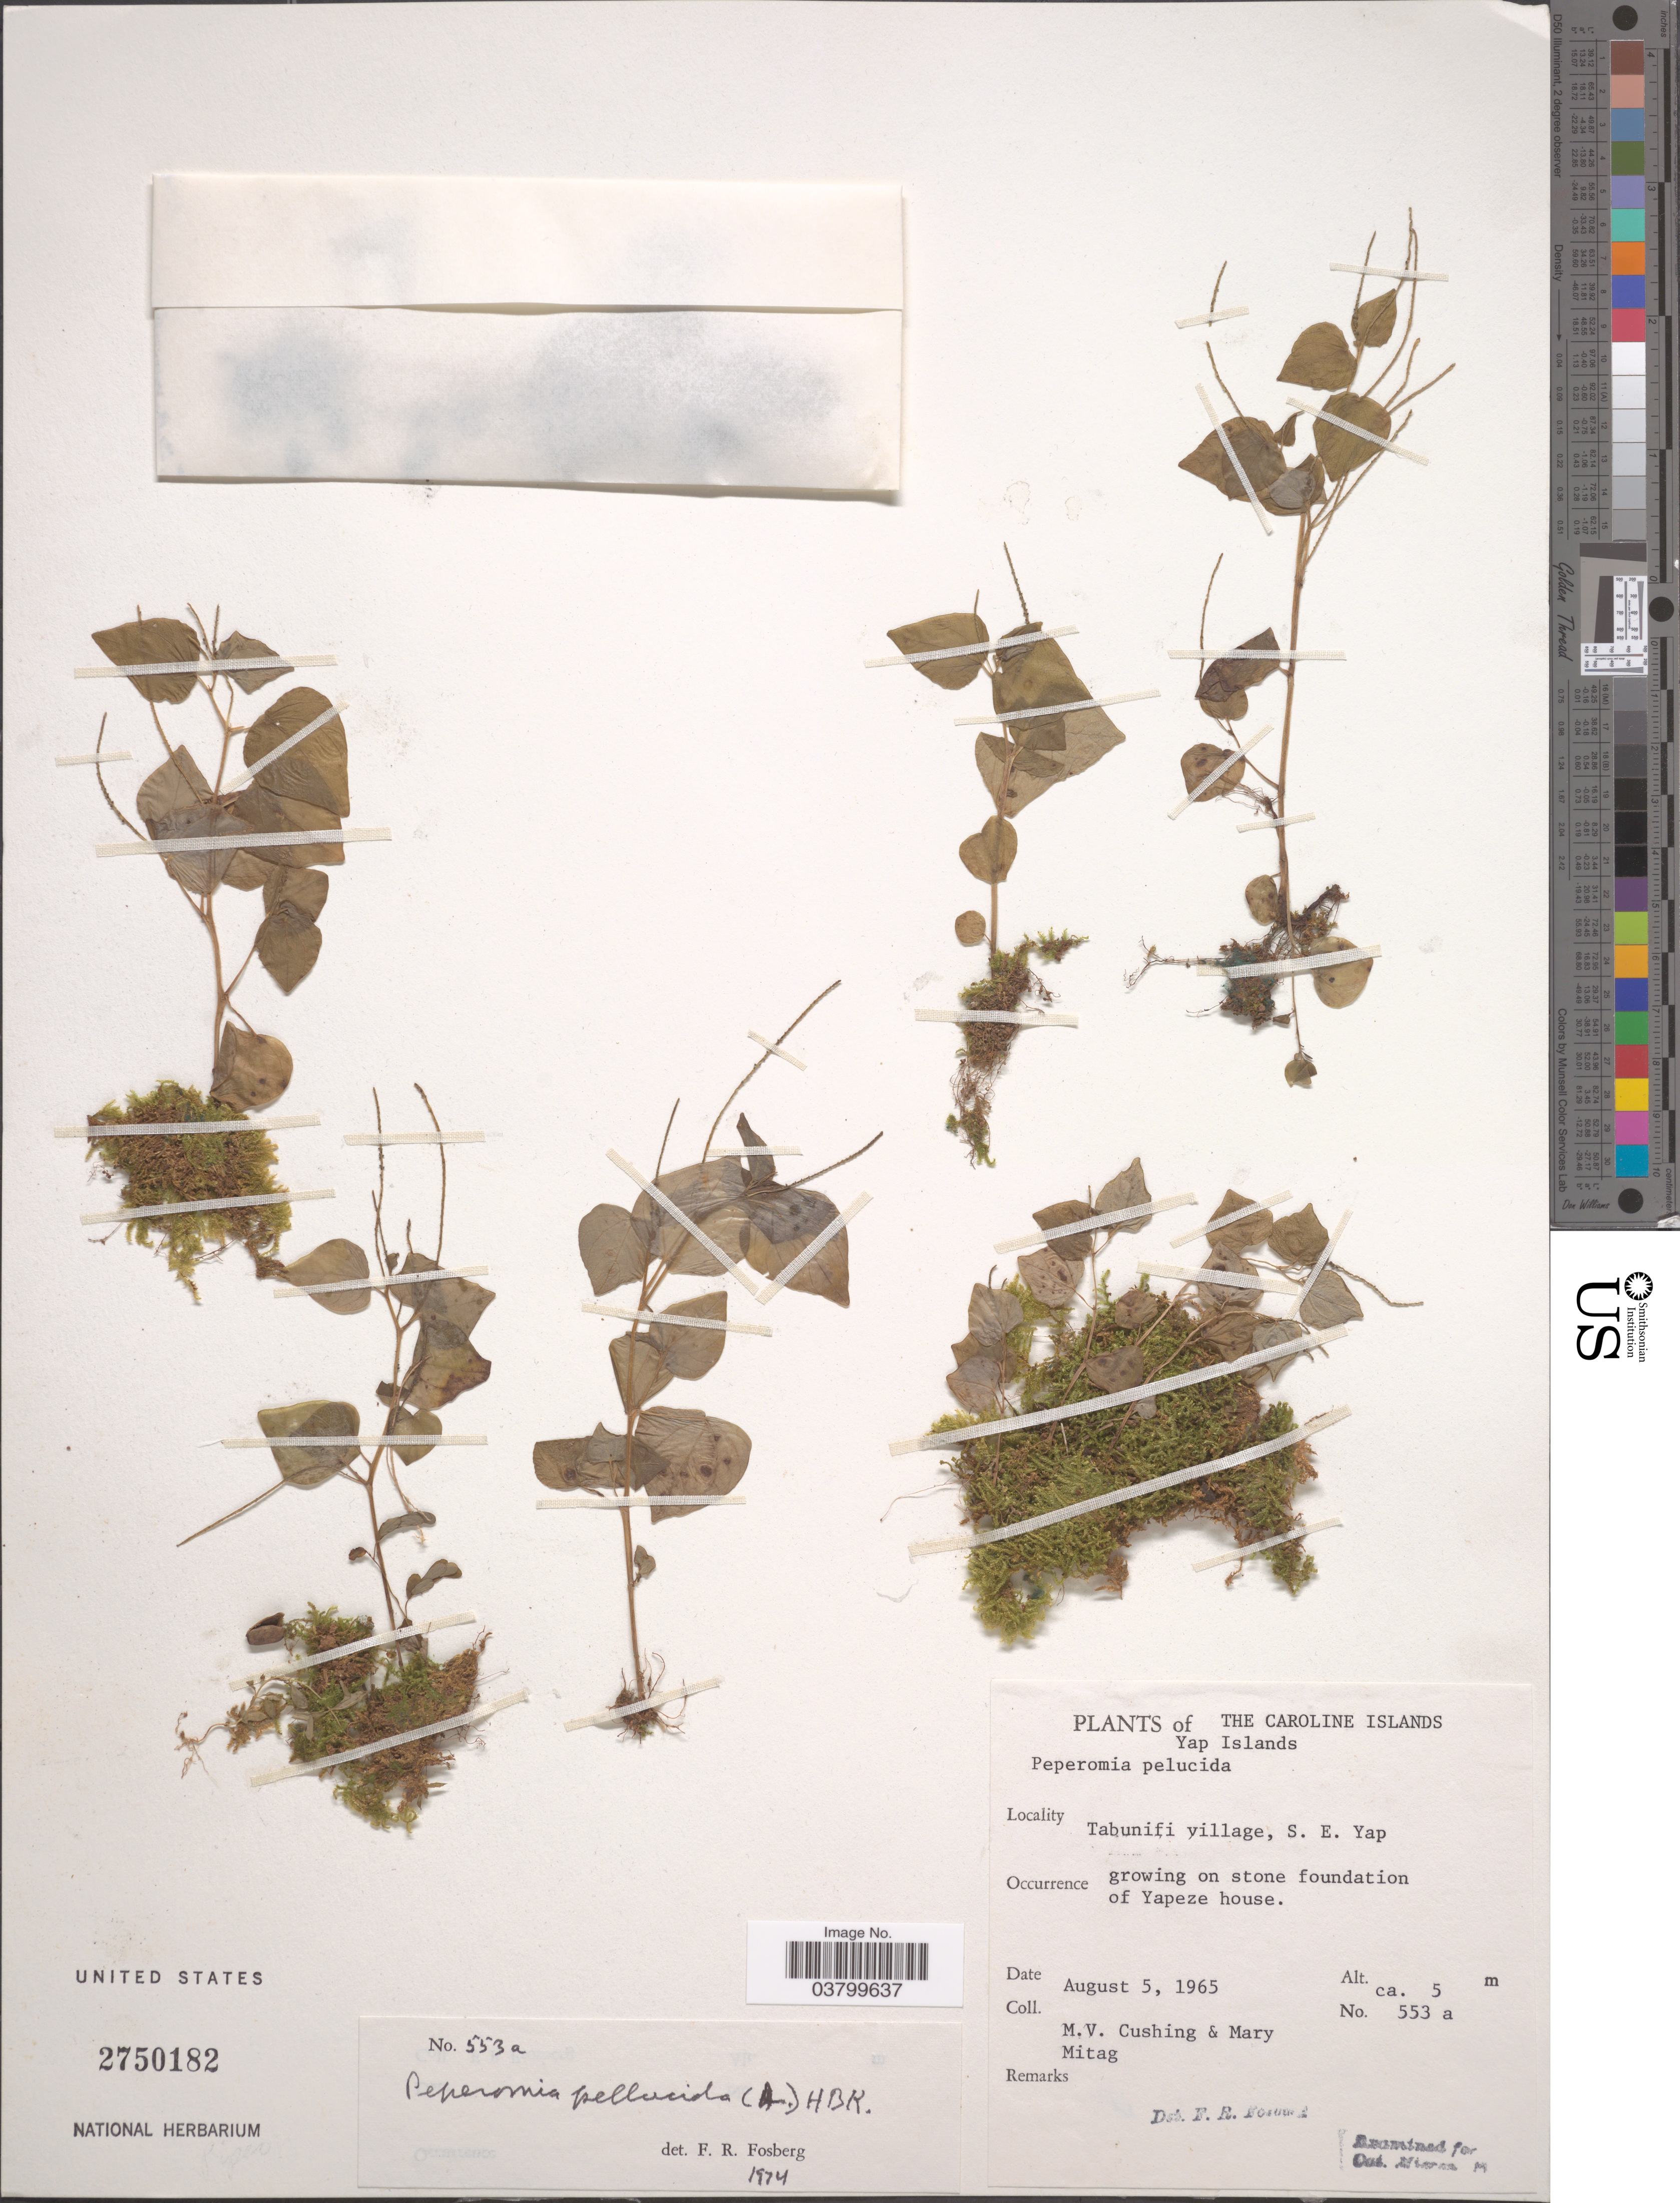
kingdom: Plantae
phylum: Tracheophyta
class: Magnoliopsida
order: Piperales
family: Piperaceae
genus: Peperomia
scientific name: Peperomia pellucida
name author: (L.) Kunth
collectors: M. V. Cushing & M. Mitag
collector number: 553a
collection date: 1965-08-05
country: Micronesia, Federated States of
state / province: Yap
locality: Yap Islands. Tabunifi village, S. E. Yap. On stone foundation of Yapeze house.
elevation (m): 5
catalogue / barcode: US 2750182